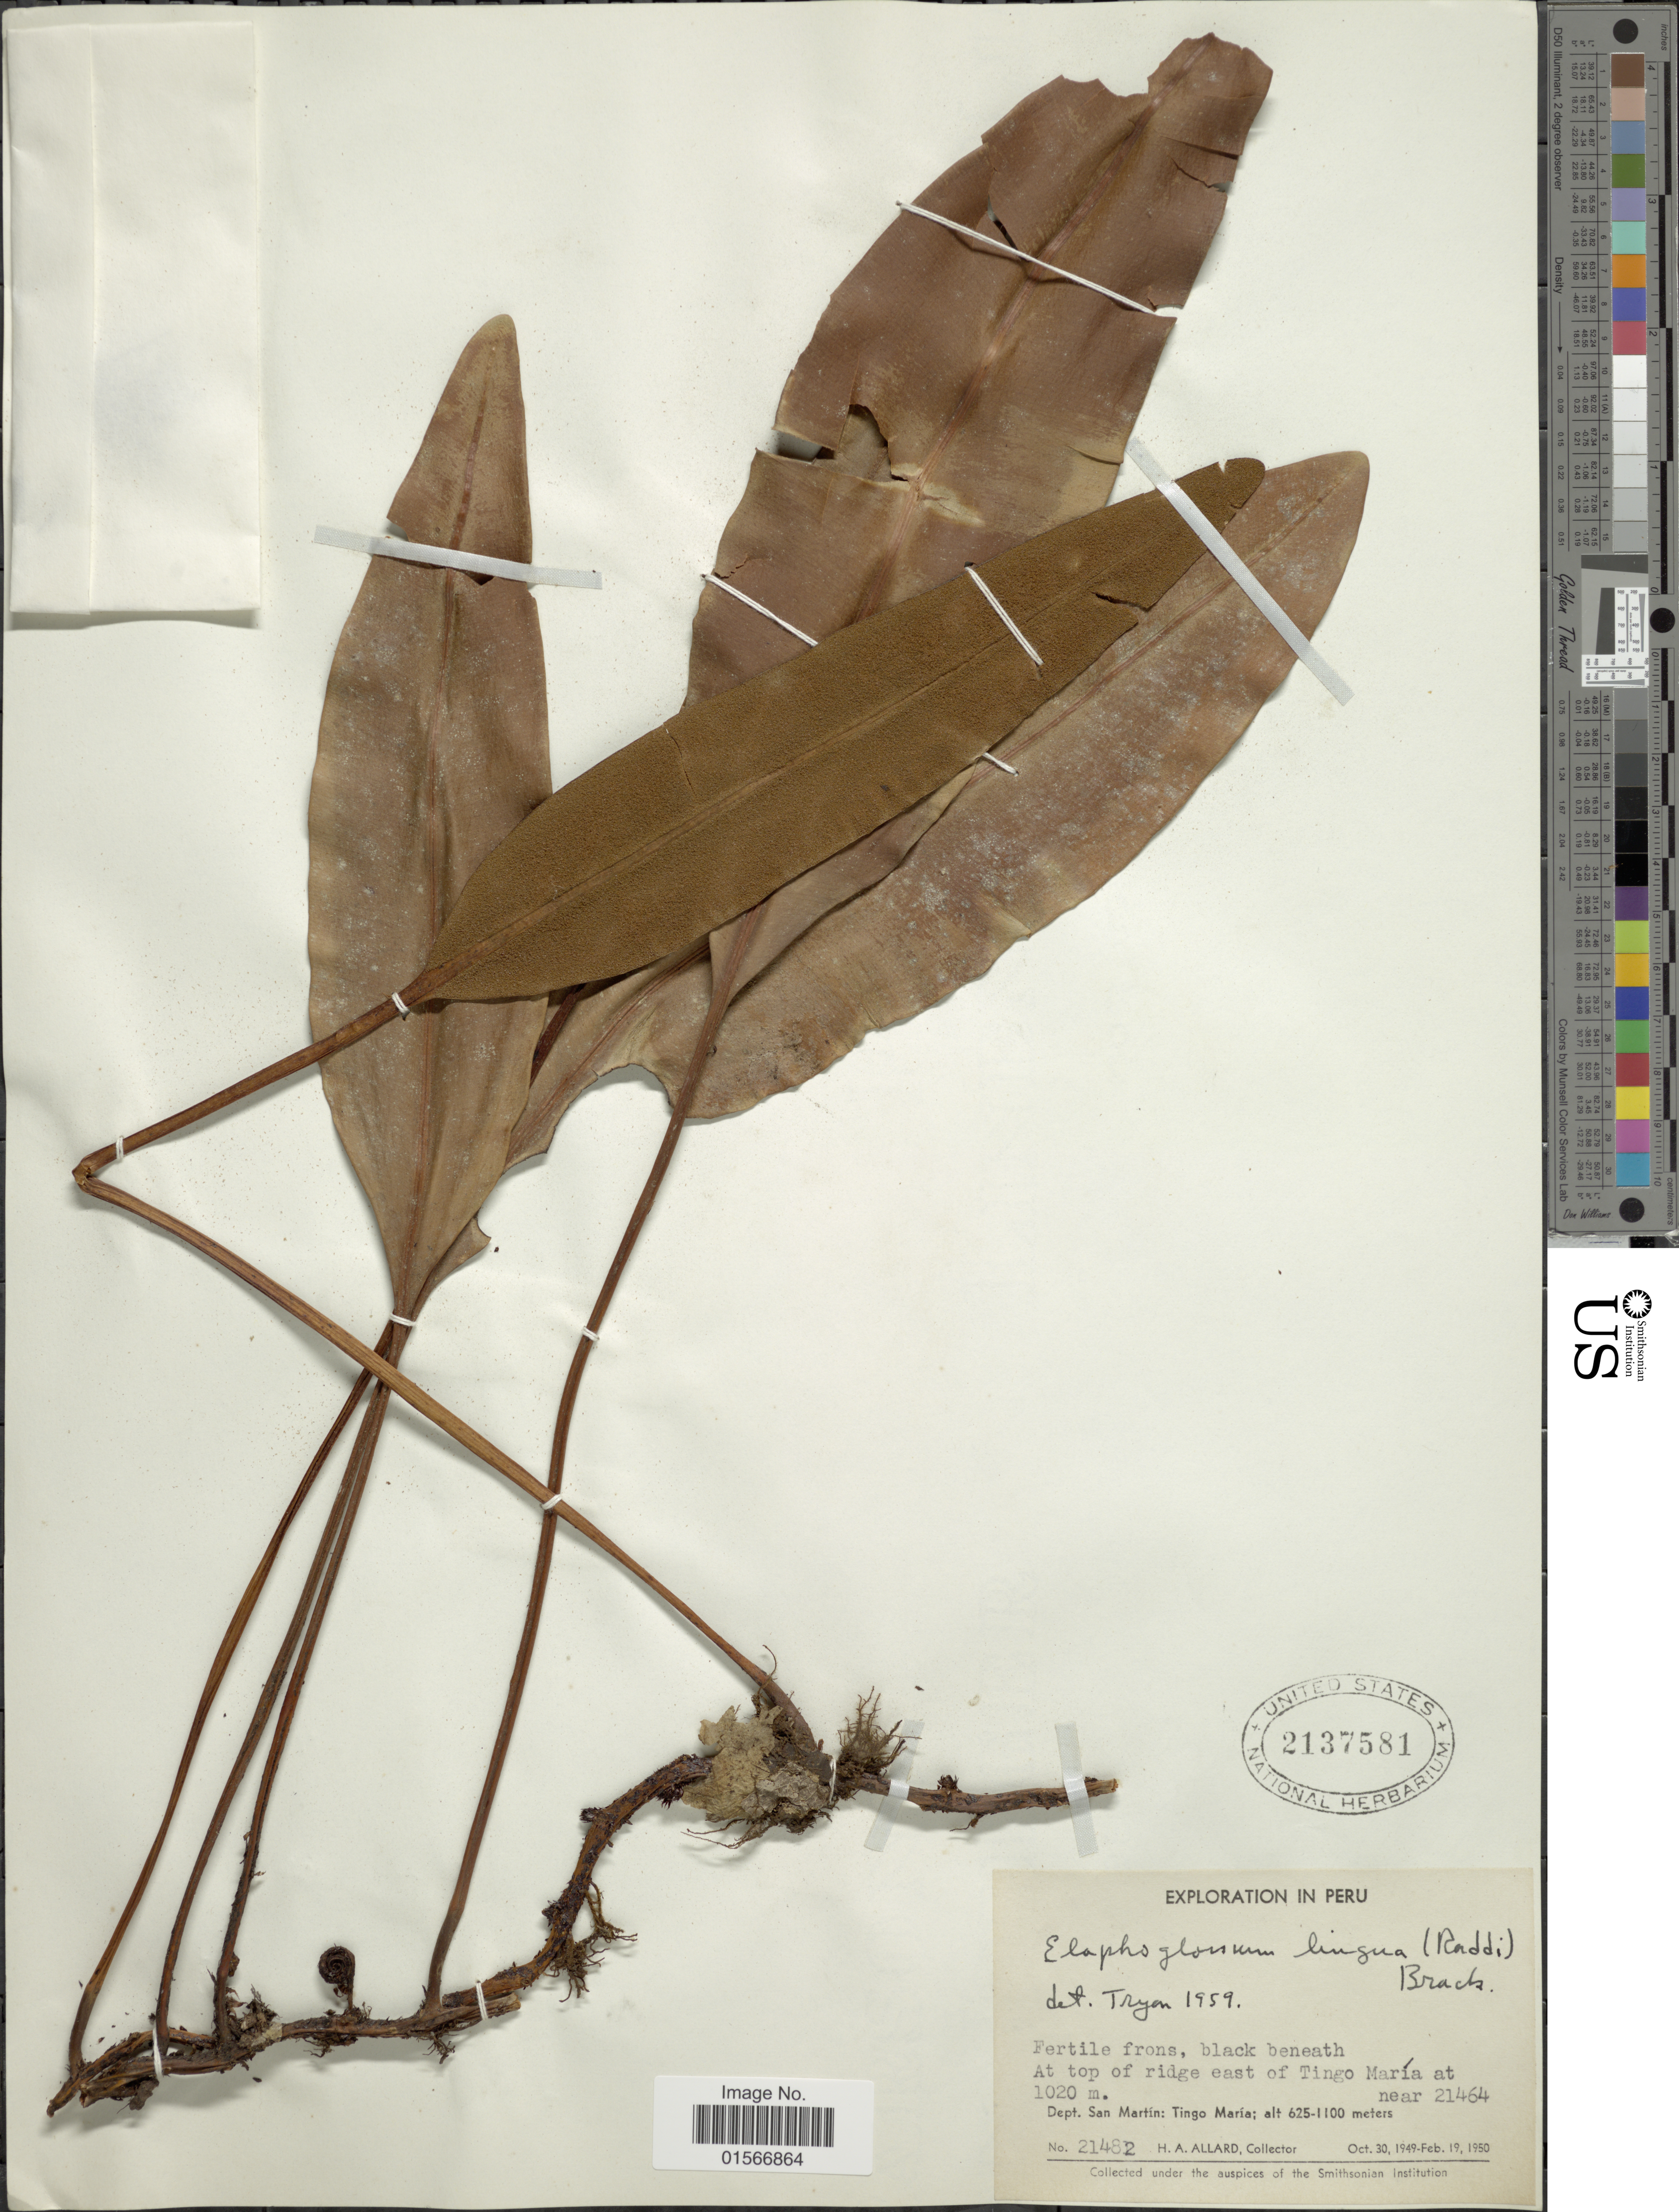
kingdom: Plantae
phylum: Tracheophyta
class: Polypodiopsida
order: Polypodiales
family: Dryopteridaceae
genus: Elaphoglossum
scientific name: Elaphoglossum lingua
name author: (C. Presl) Brack.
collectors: H. A. Allard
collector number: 21482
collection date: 1949-10-30/1950-02-19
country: Peru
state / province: San Martín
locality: At top of ridge east of Tingo María, Dept San Martín: Tingo María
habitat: at top of ridge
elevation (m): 625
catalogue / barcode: US 2137581